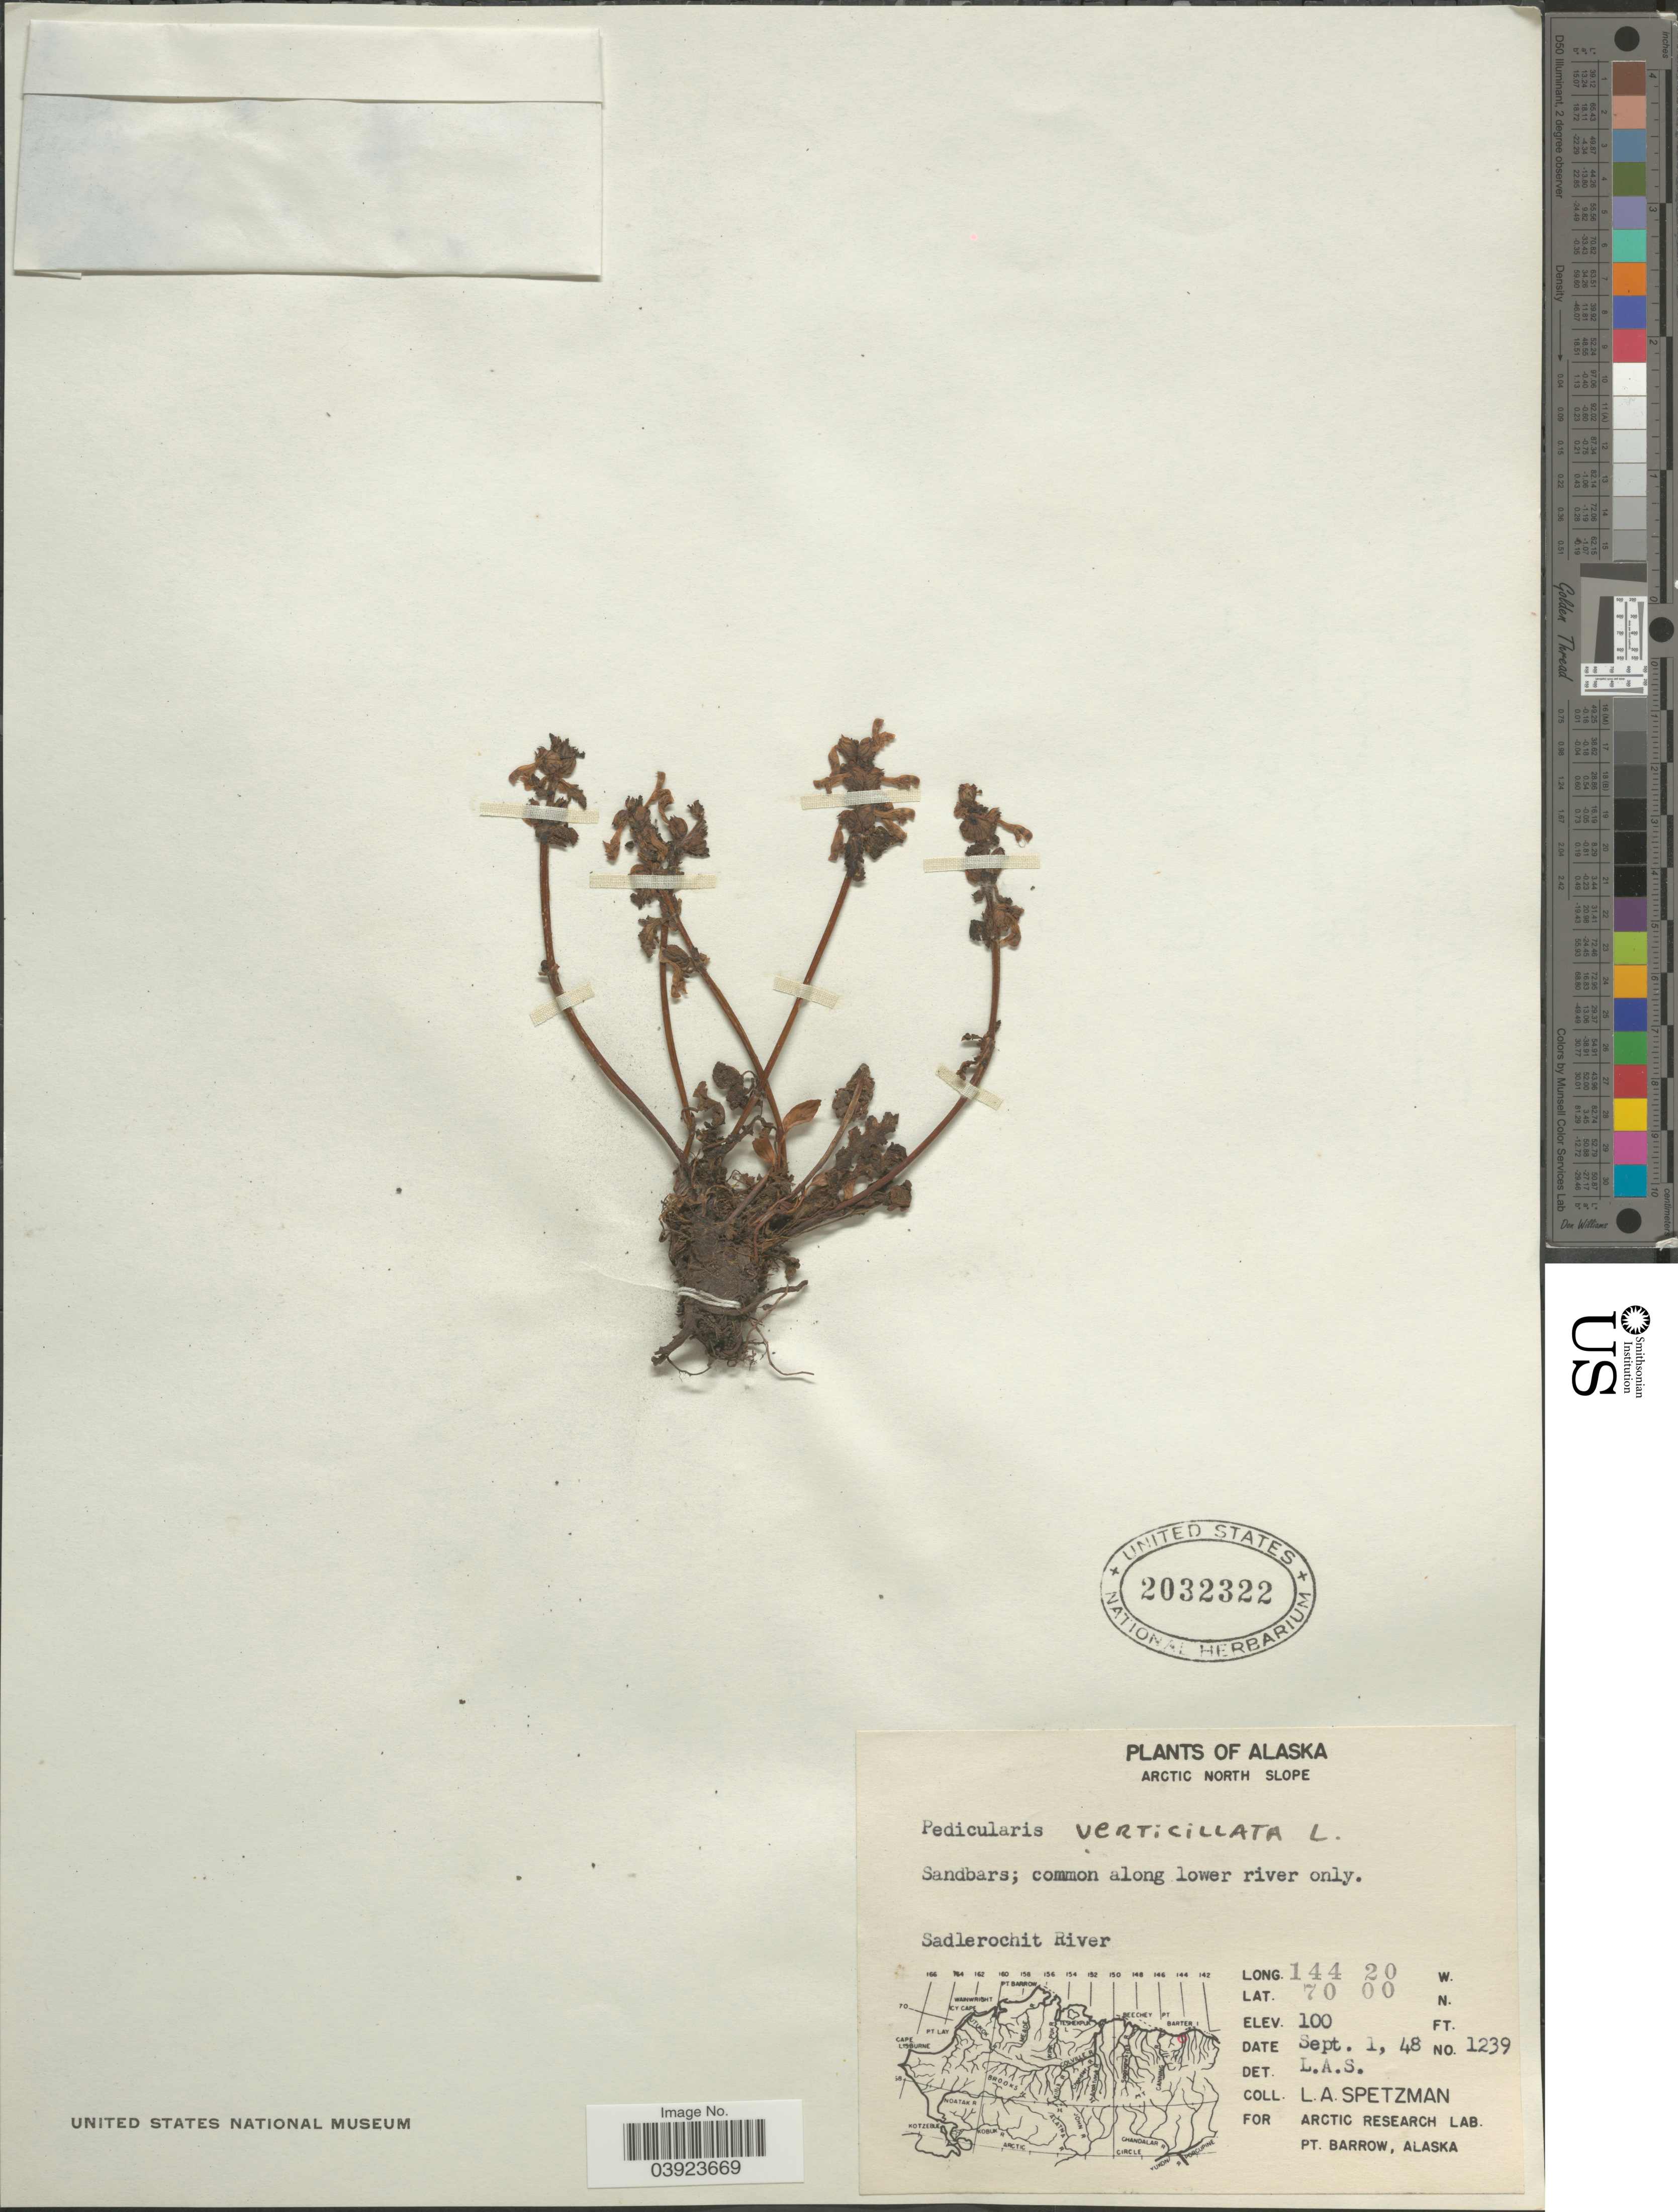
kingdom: Plantae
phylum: Tracheophyta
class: Magnoliopsida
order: Lamiales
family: Orobanchaceae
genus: Pedicularis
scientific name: Pedicularis verticillata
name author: L.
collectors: L. Spetzman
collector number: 1239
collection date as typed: Transcribed d/m/y: 1/9/48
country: United States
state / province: Alaska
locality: Arctic North Slope. Sandbars; common along lower river only. Sadlerochit River.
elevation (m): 30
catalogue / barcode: US 2032322